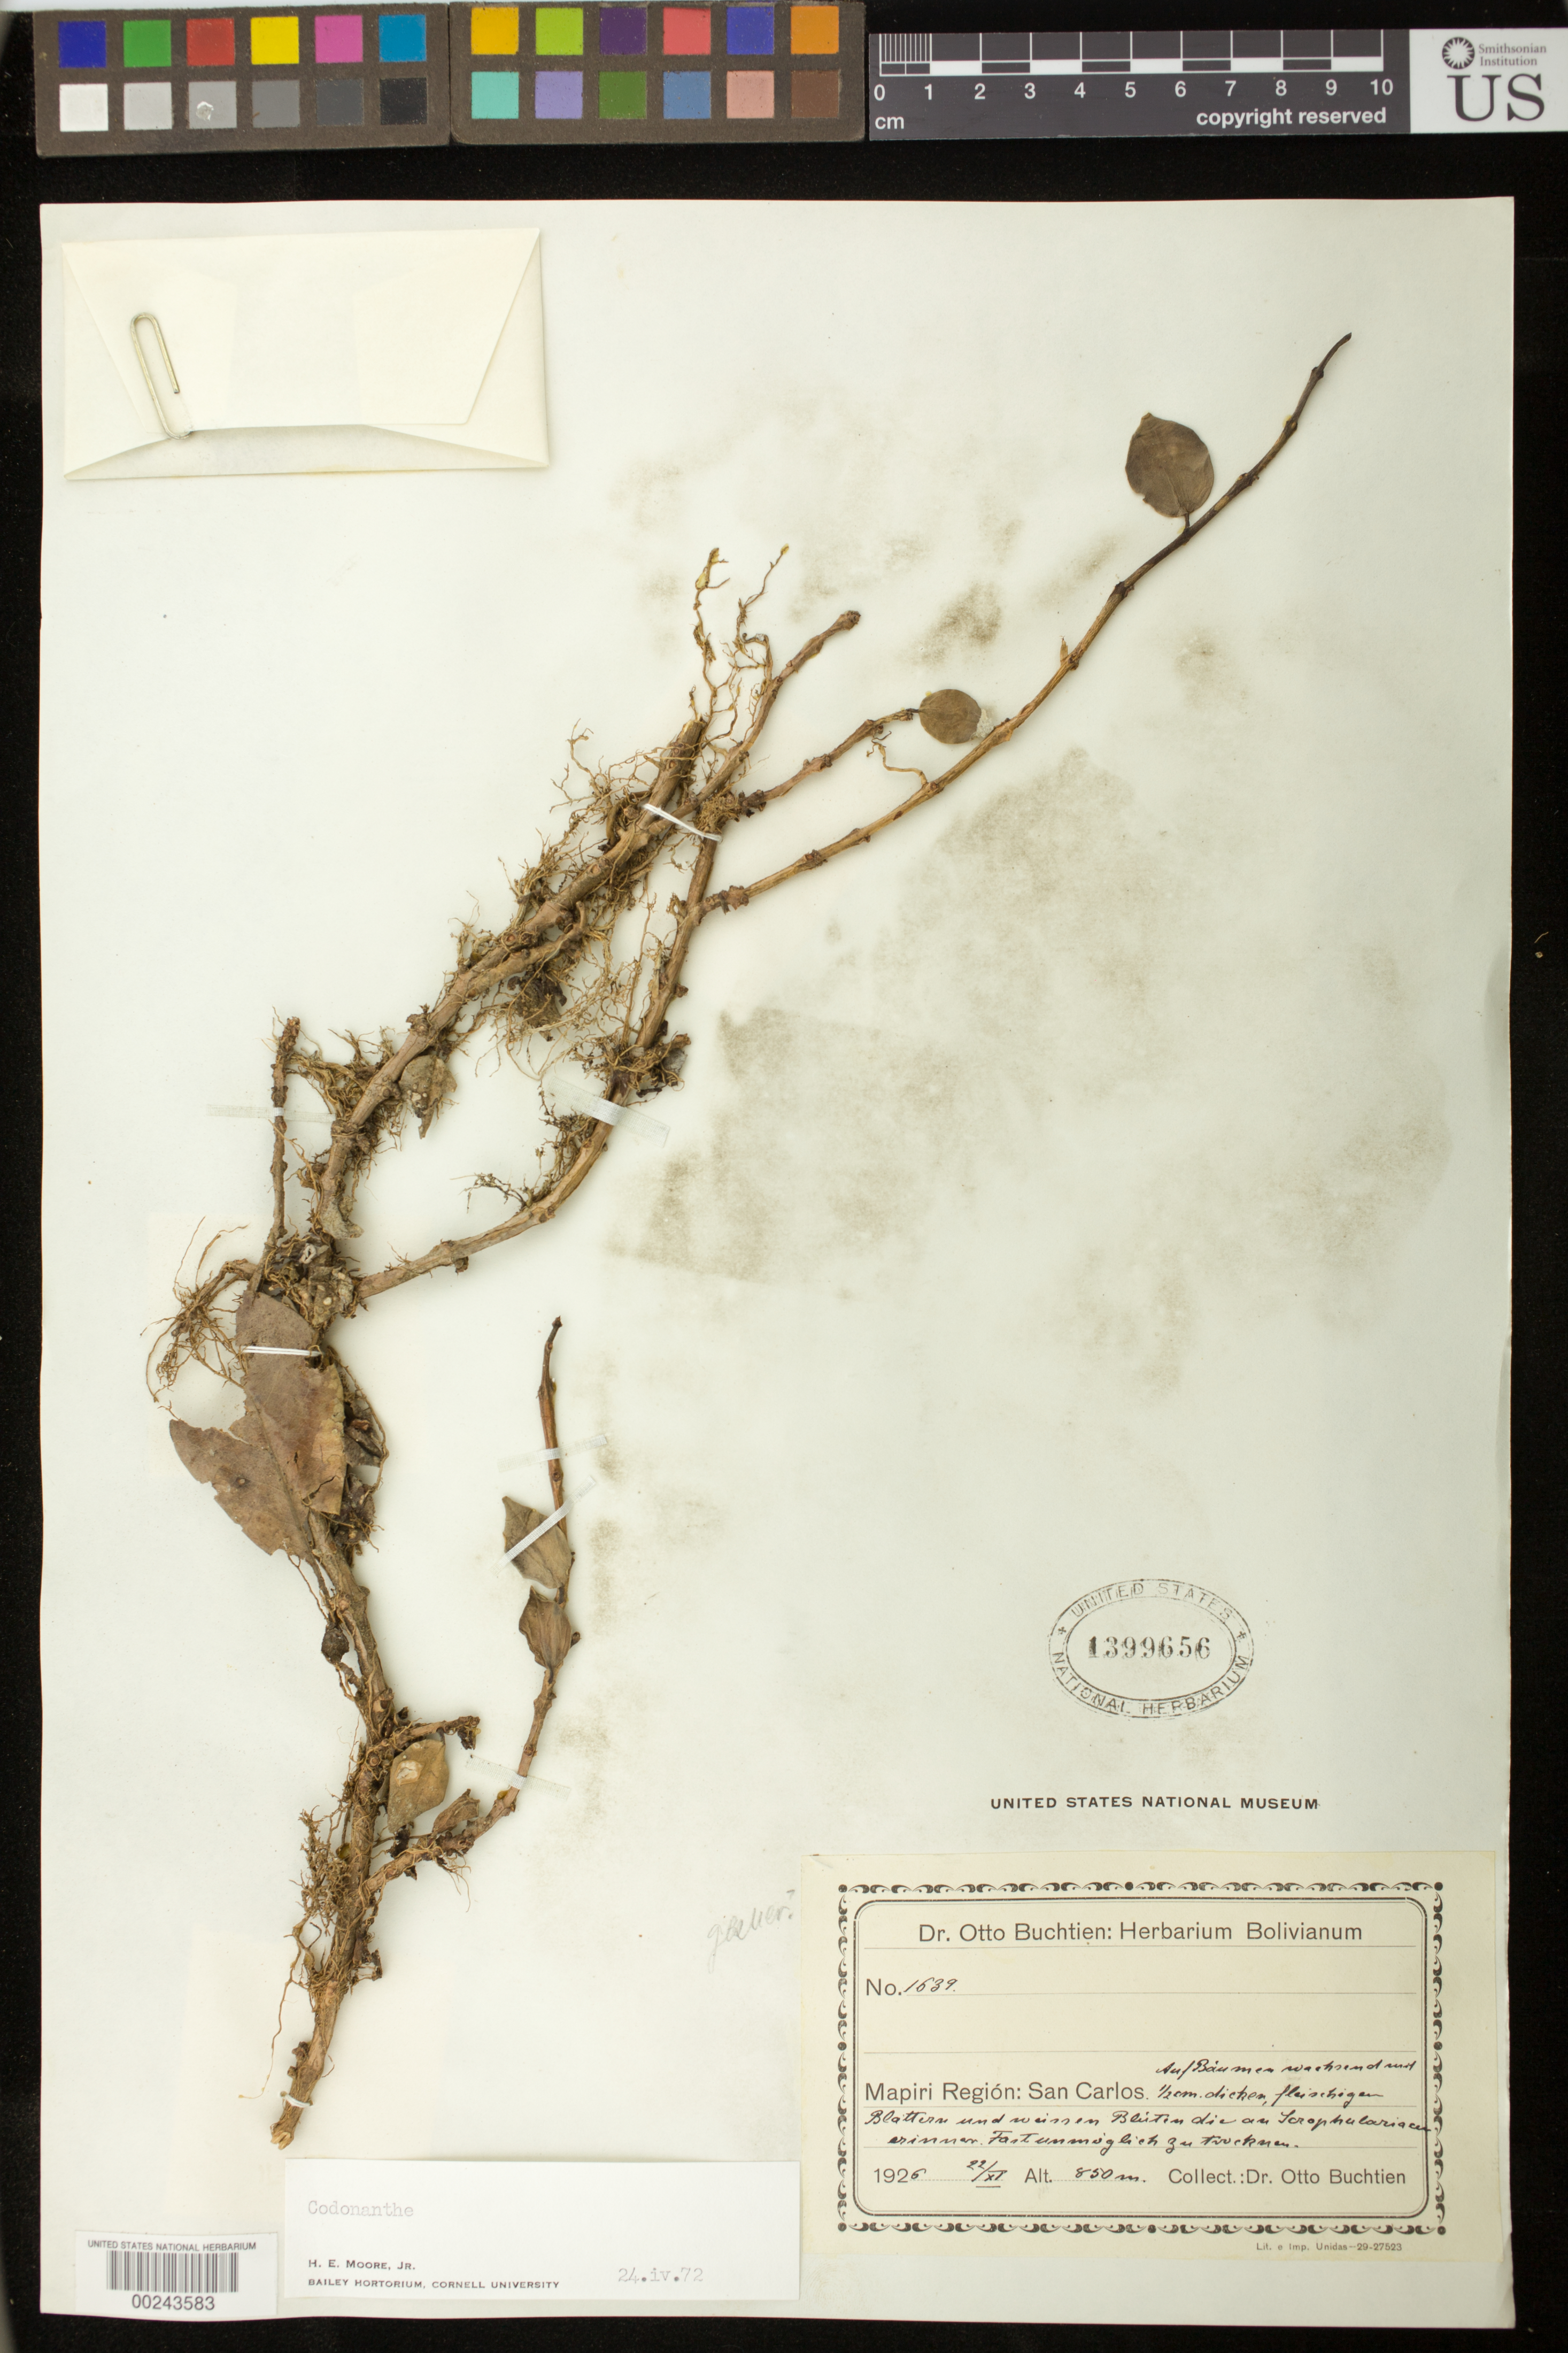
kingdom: Plantae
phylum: Tracheophyta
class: Magnoliopsida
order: Lamiales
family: Gesneriaceae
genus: Codonanthe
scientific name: Codonanthe sp.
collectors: O. Buchtien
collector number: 1639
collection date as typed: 22 Nov 1926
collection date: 1926-11-22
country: Bolivia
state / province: La Paz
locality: Mapiri region, San Carlos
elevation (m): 850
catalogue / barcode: US 1399656